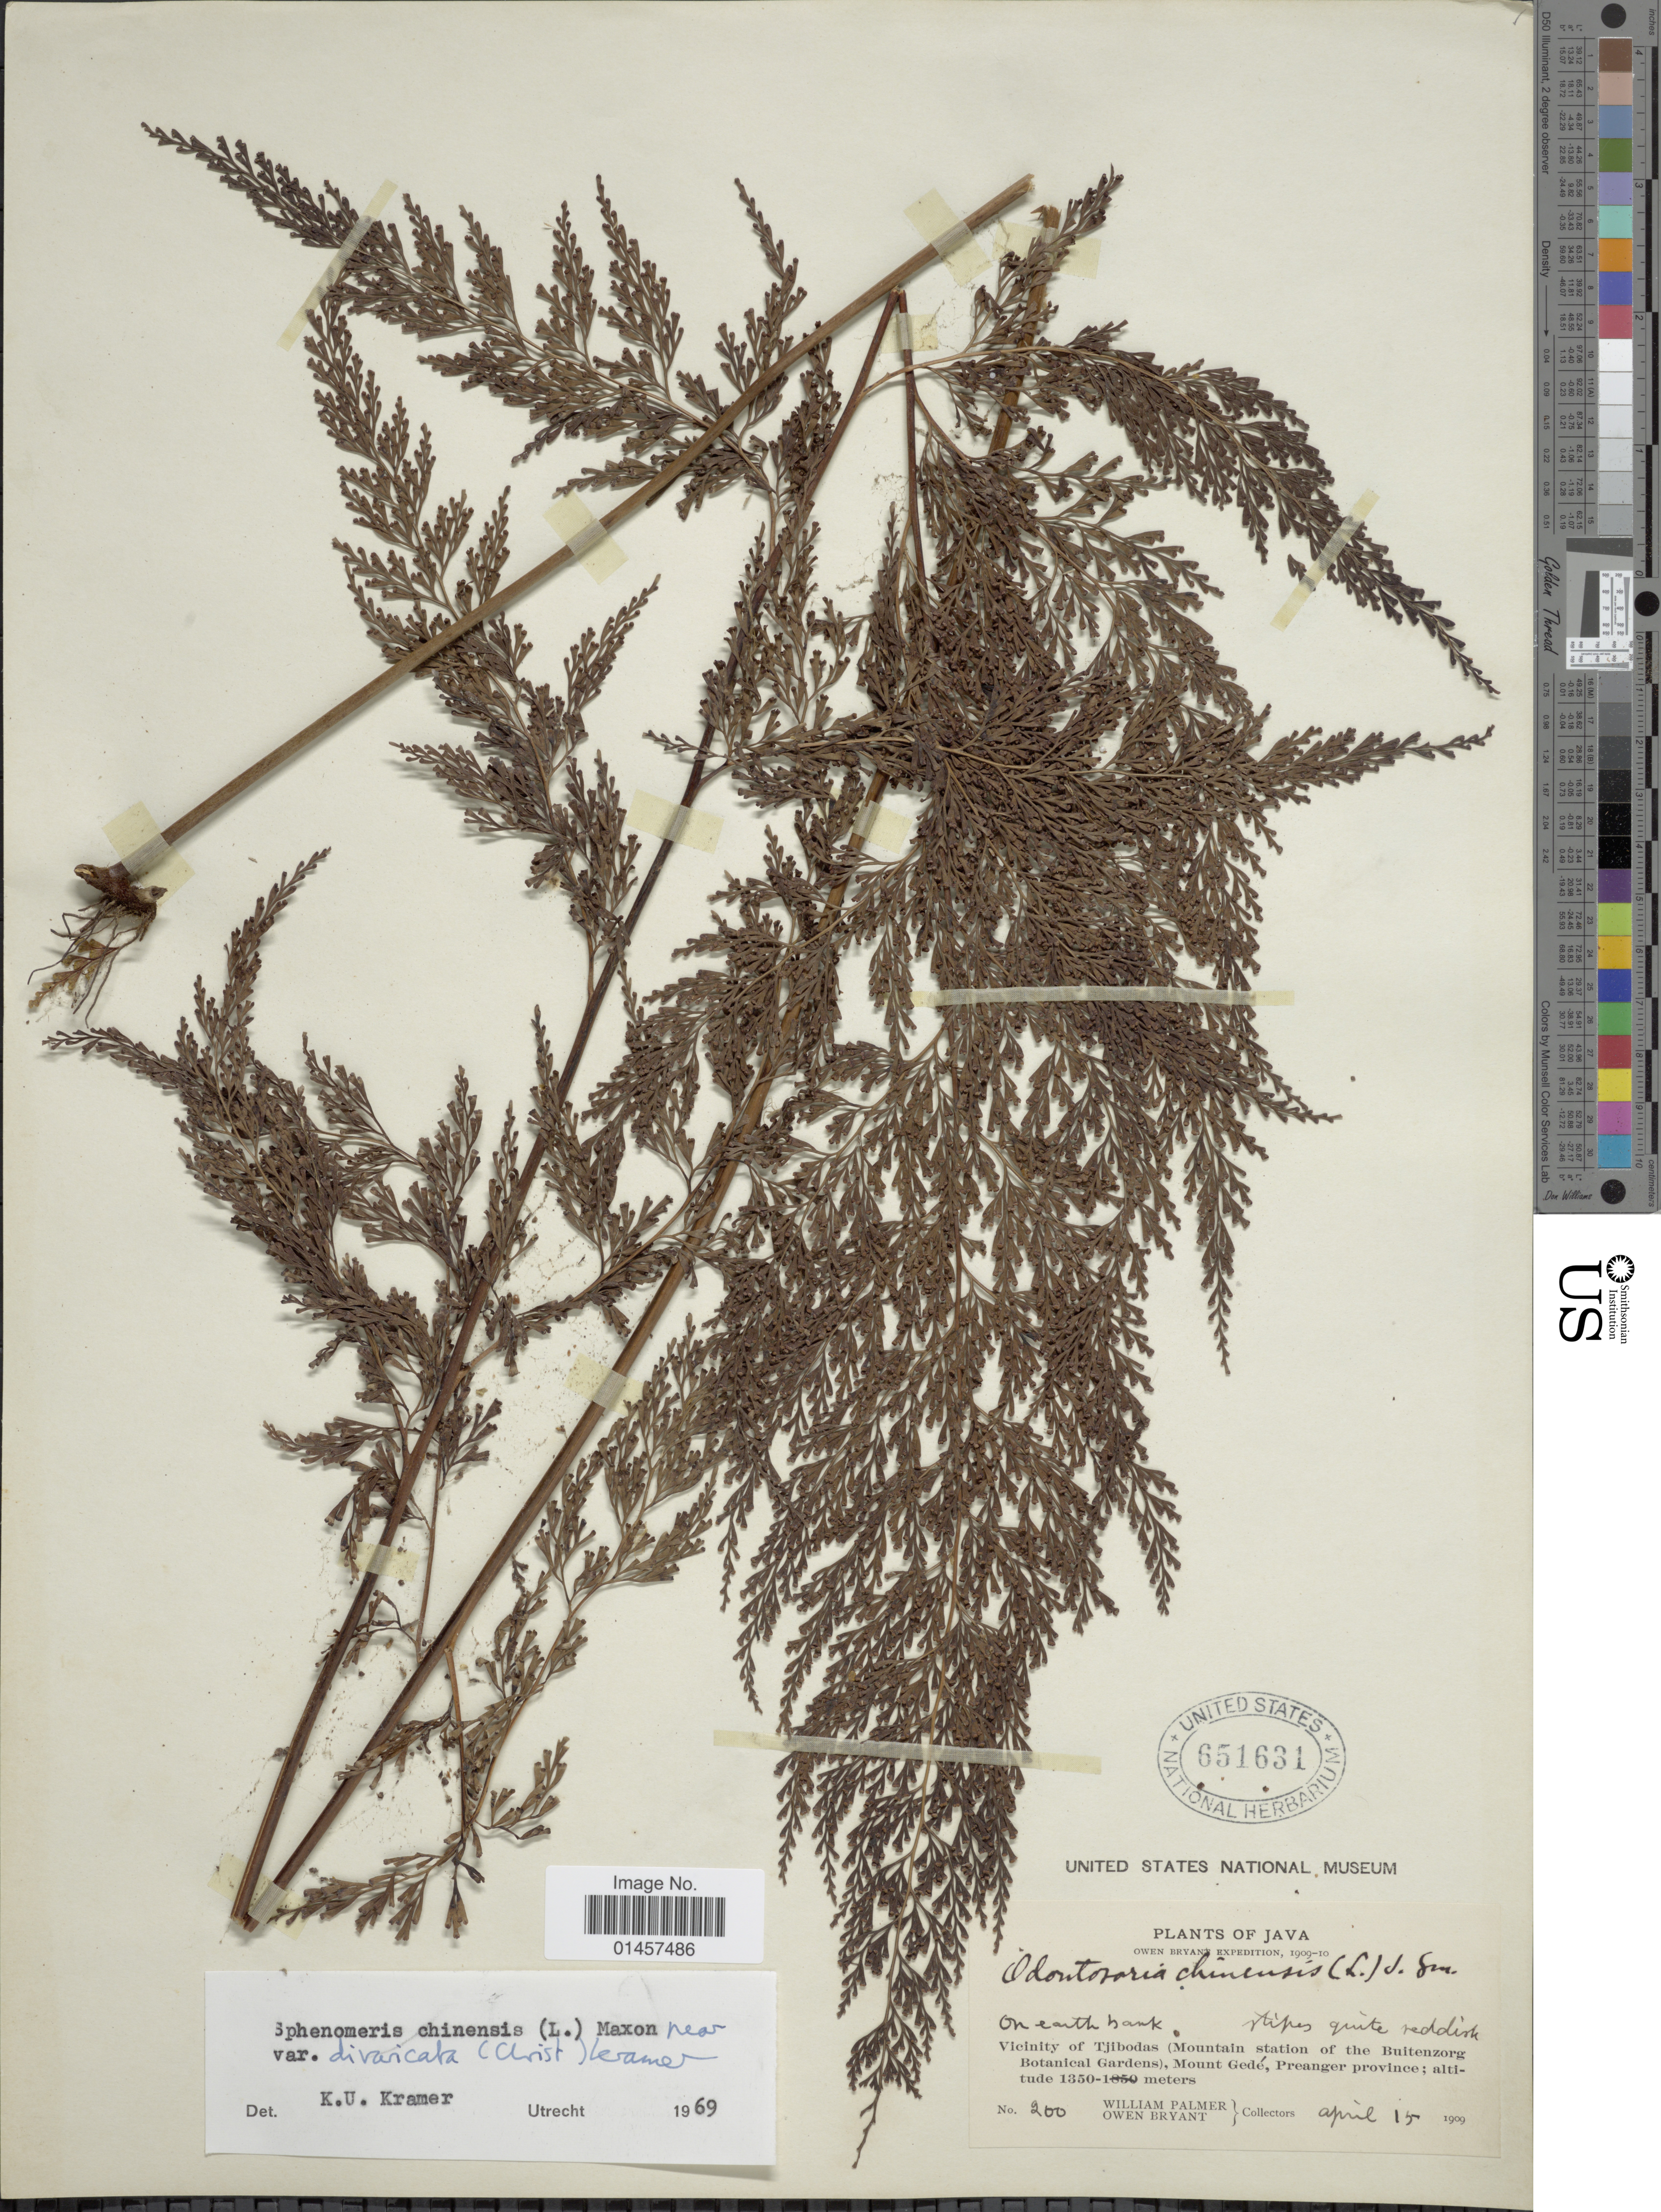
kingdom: Plantae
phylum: Tracheophyta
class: Polypodiopsida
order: Polypodiales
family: Lindsaeaceae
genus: Sphenomeris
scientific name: Sphenomeris chinensis var. divaricata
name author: (Christ) K.U. Kramer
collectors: W. Palmer & O. Bryant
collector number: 200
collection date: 1909-04-15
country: Indonesia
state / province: Java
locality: Java, Viciity of Tjibodas(mountain station of the Buitenzorg Botanical Gardens), Mount Gedé, Preanger province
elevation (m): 1350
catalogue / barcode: US 651631